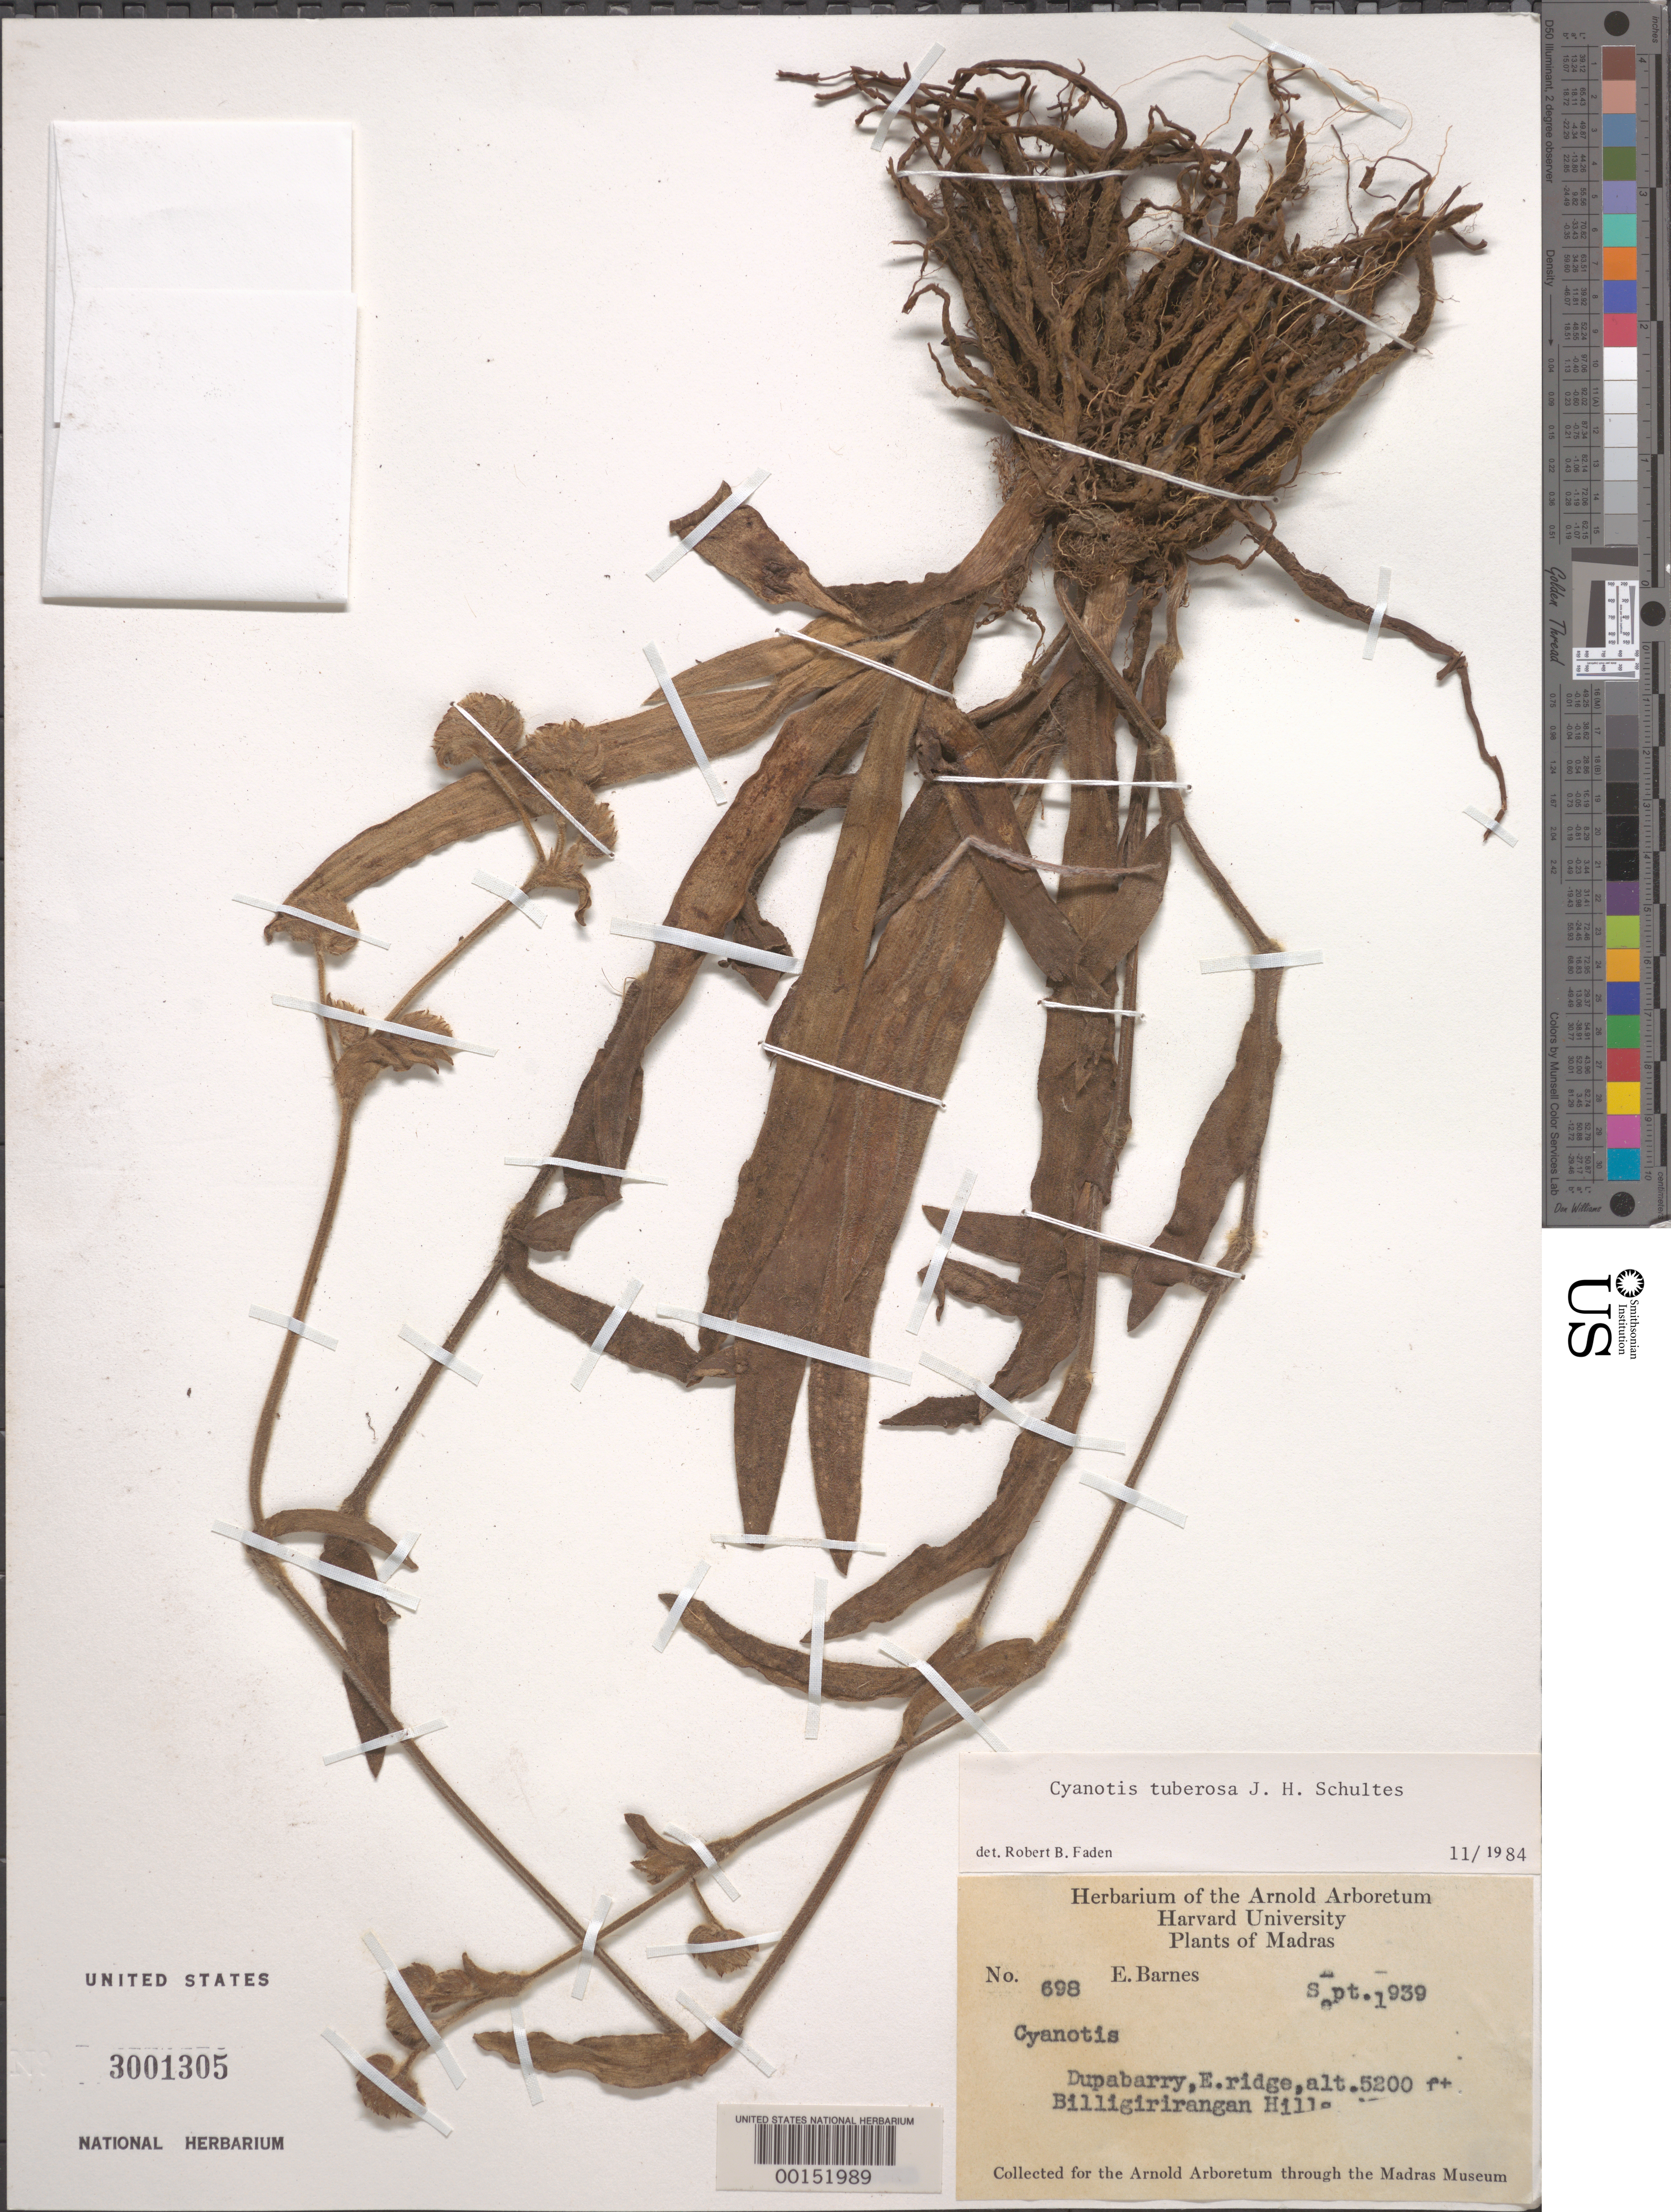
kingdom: Plantae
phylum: Tracheophyta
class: Liliopsida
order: Commelinales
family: Commelinaceae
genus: Cyanotis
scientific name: Cyanotis tuberosa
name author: (Roxb.) Schult. & Schult. f.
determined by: Faden, Robert B., (US), Smithsonian Institution - National Museum of Natural History (UNITED STATES)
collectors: E. Barnes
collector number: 698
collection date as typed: Sep 1939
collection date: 1939-09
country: India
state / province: Tamil Nadu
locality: Dupabarry; billigirirangan hills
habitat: Hillside ridge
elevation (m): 1586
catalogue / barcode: US 3001305